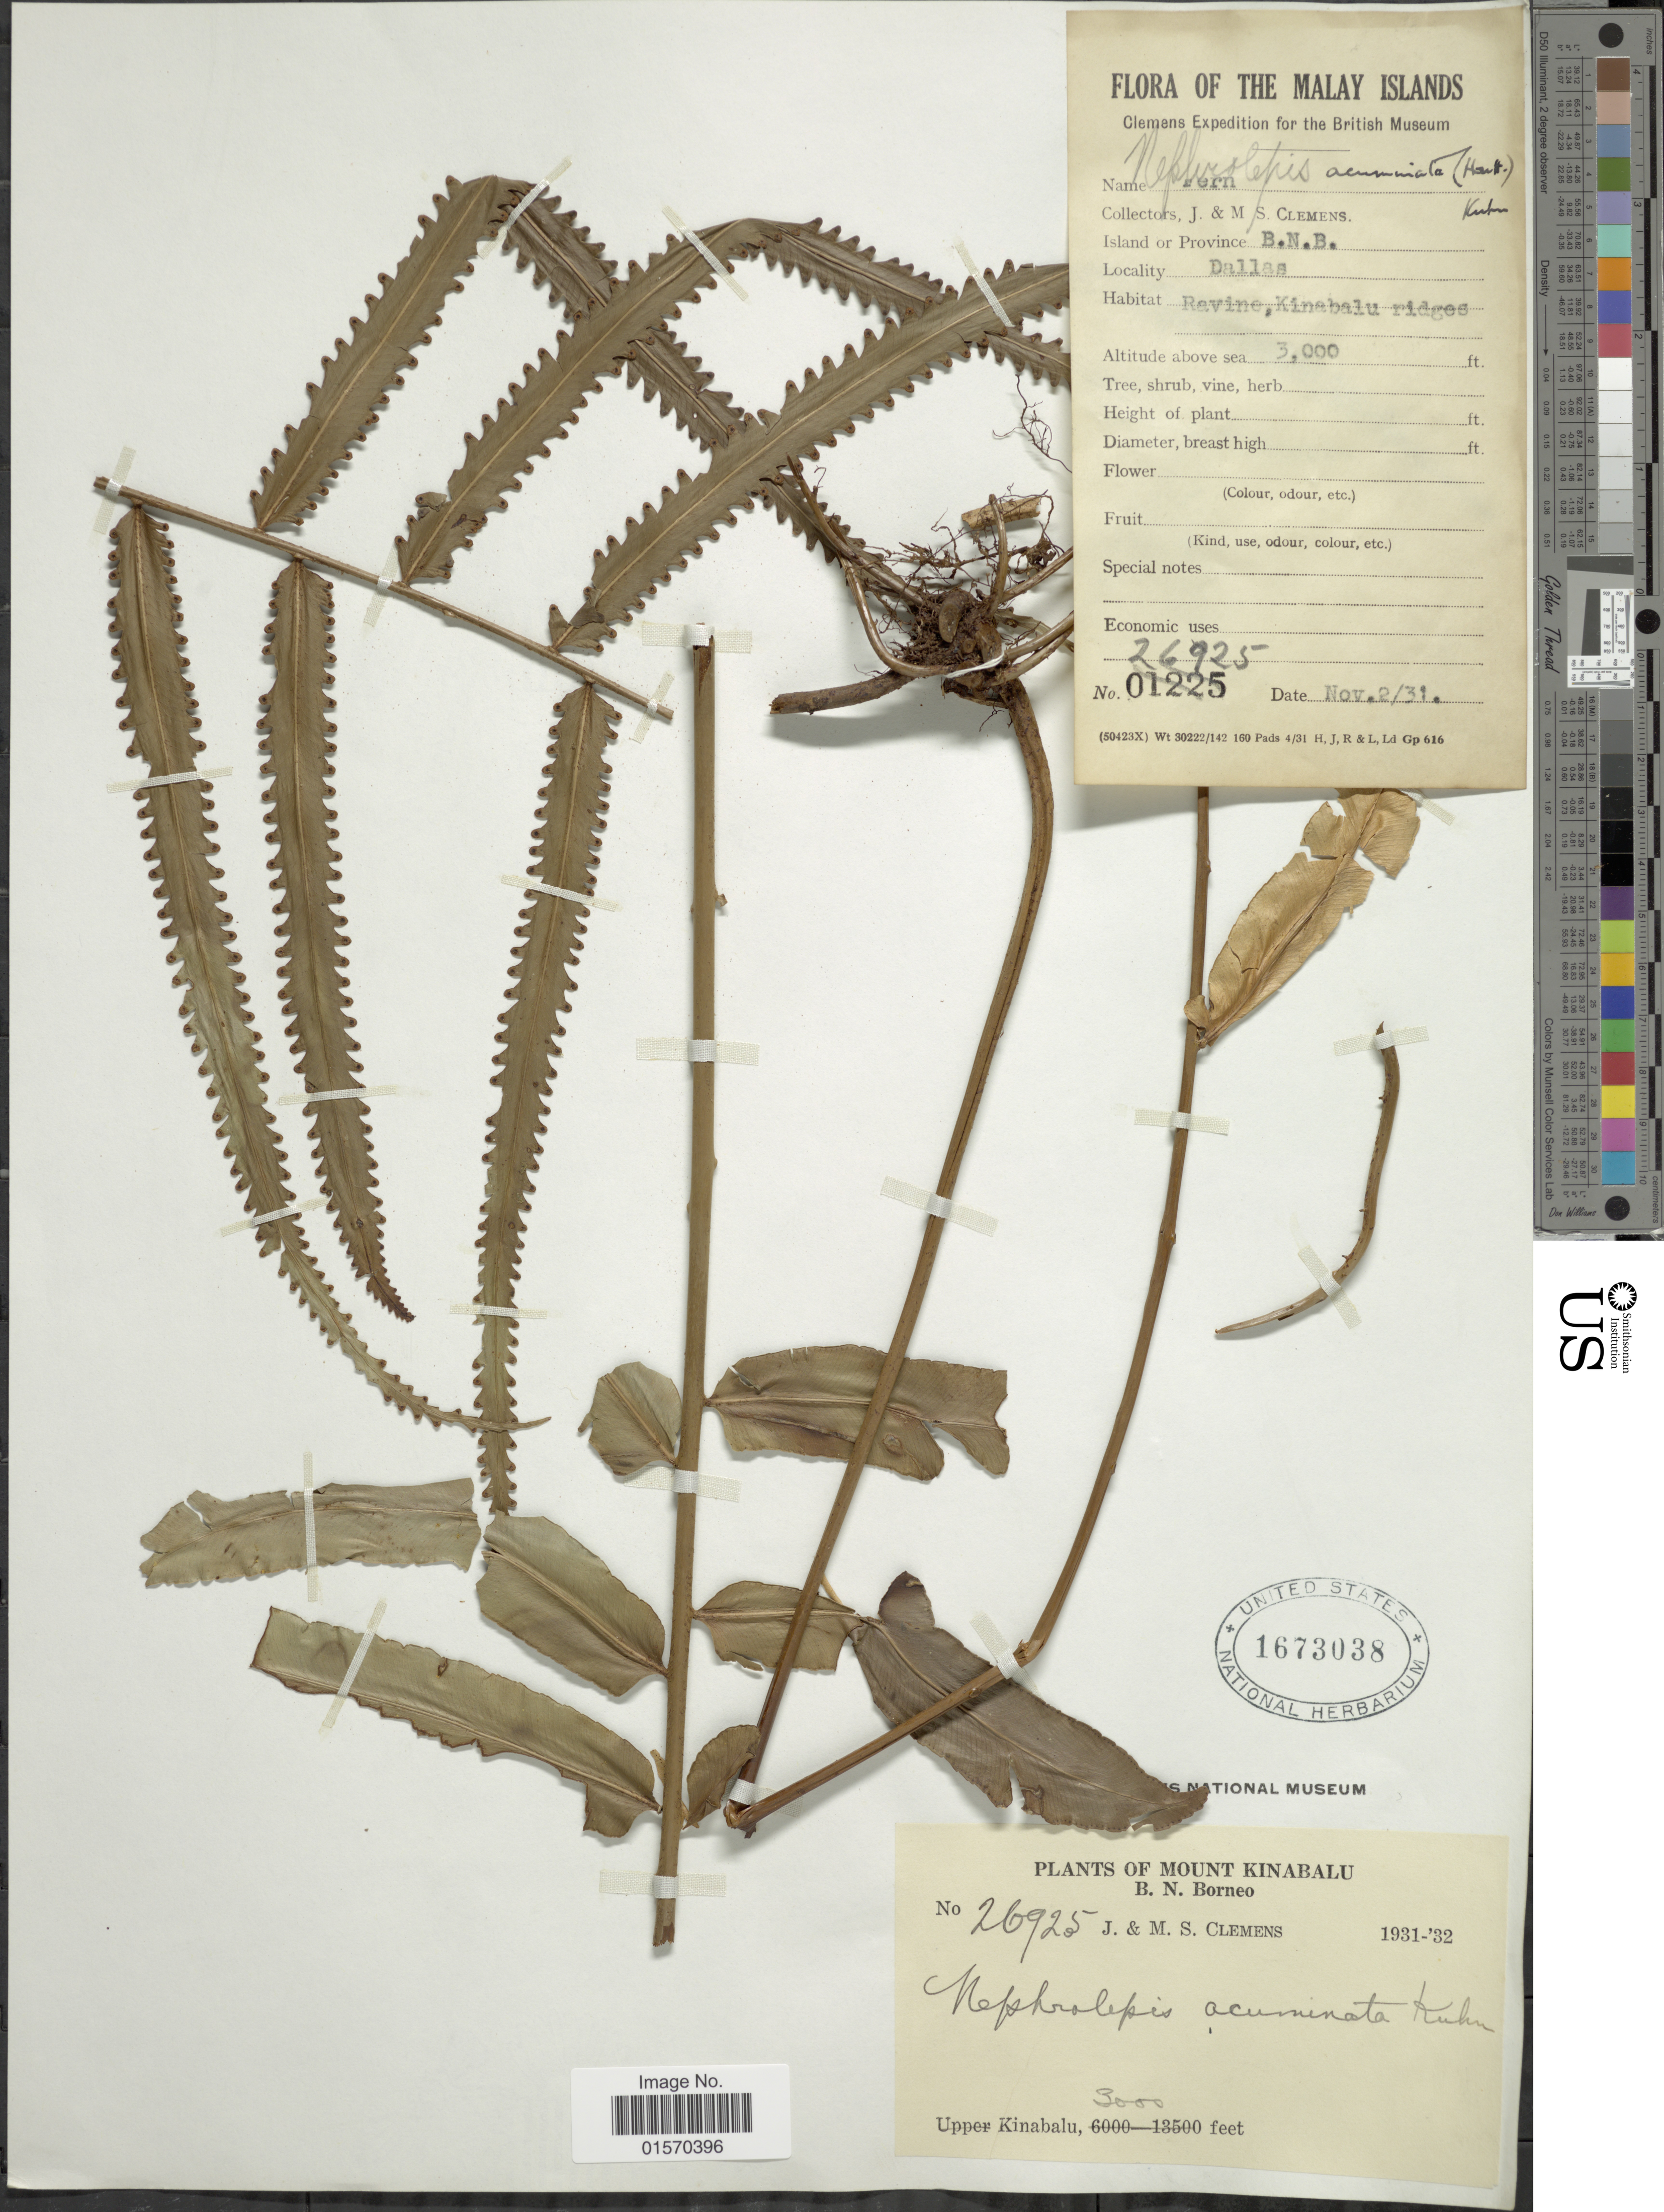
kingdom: Plantae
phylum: Tracheophyta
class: Polypodiopsida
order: Polypodiales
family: Nephrolepidaceae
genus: Nephrolepis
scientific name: Nephrolepis acuminata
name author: (Houtt.) Kuhn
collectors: J. Clemens & M. S. Clemens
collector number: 26925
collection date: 1931-11-02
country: Malaysia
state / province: Sabah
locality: Malay Islands. Mount Kinabalu. B. N. Borneo. Dallas. Ravine, Kinabalu ridges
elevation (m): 914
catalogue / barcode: US 1673038